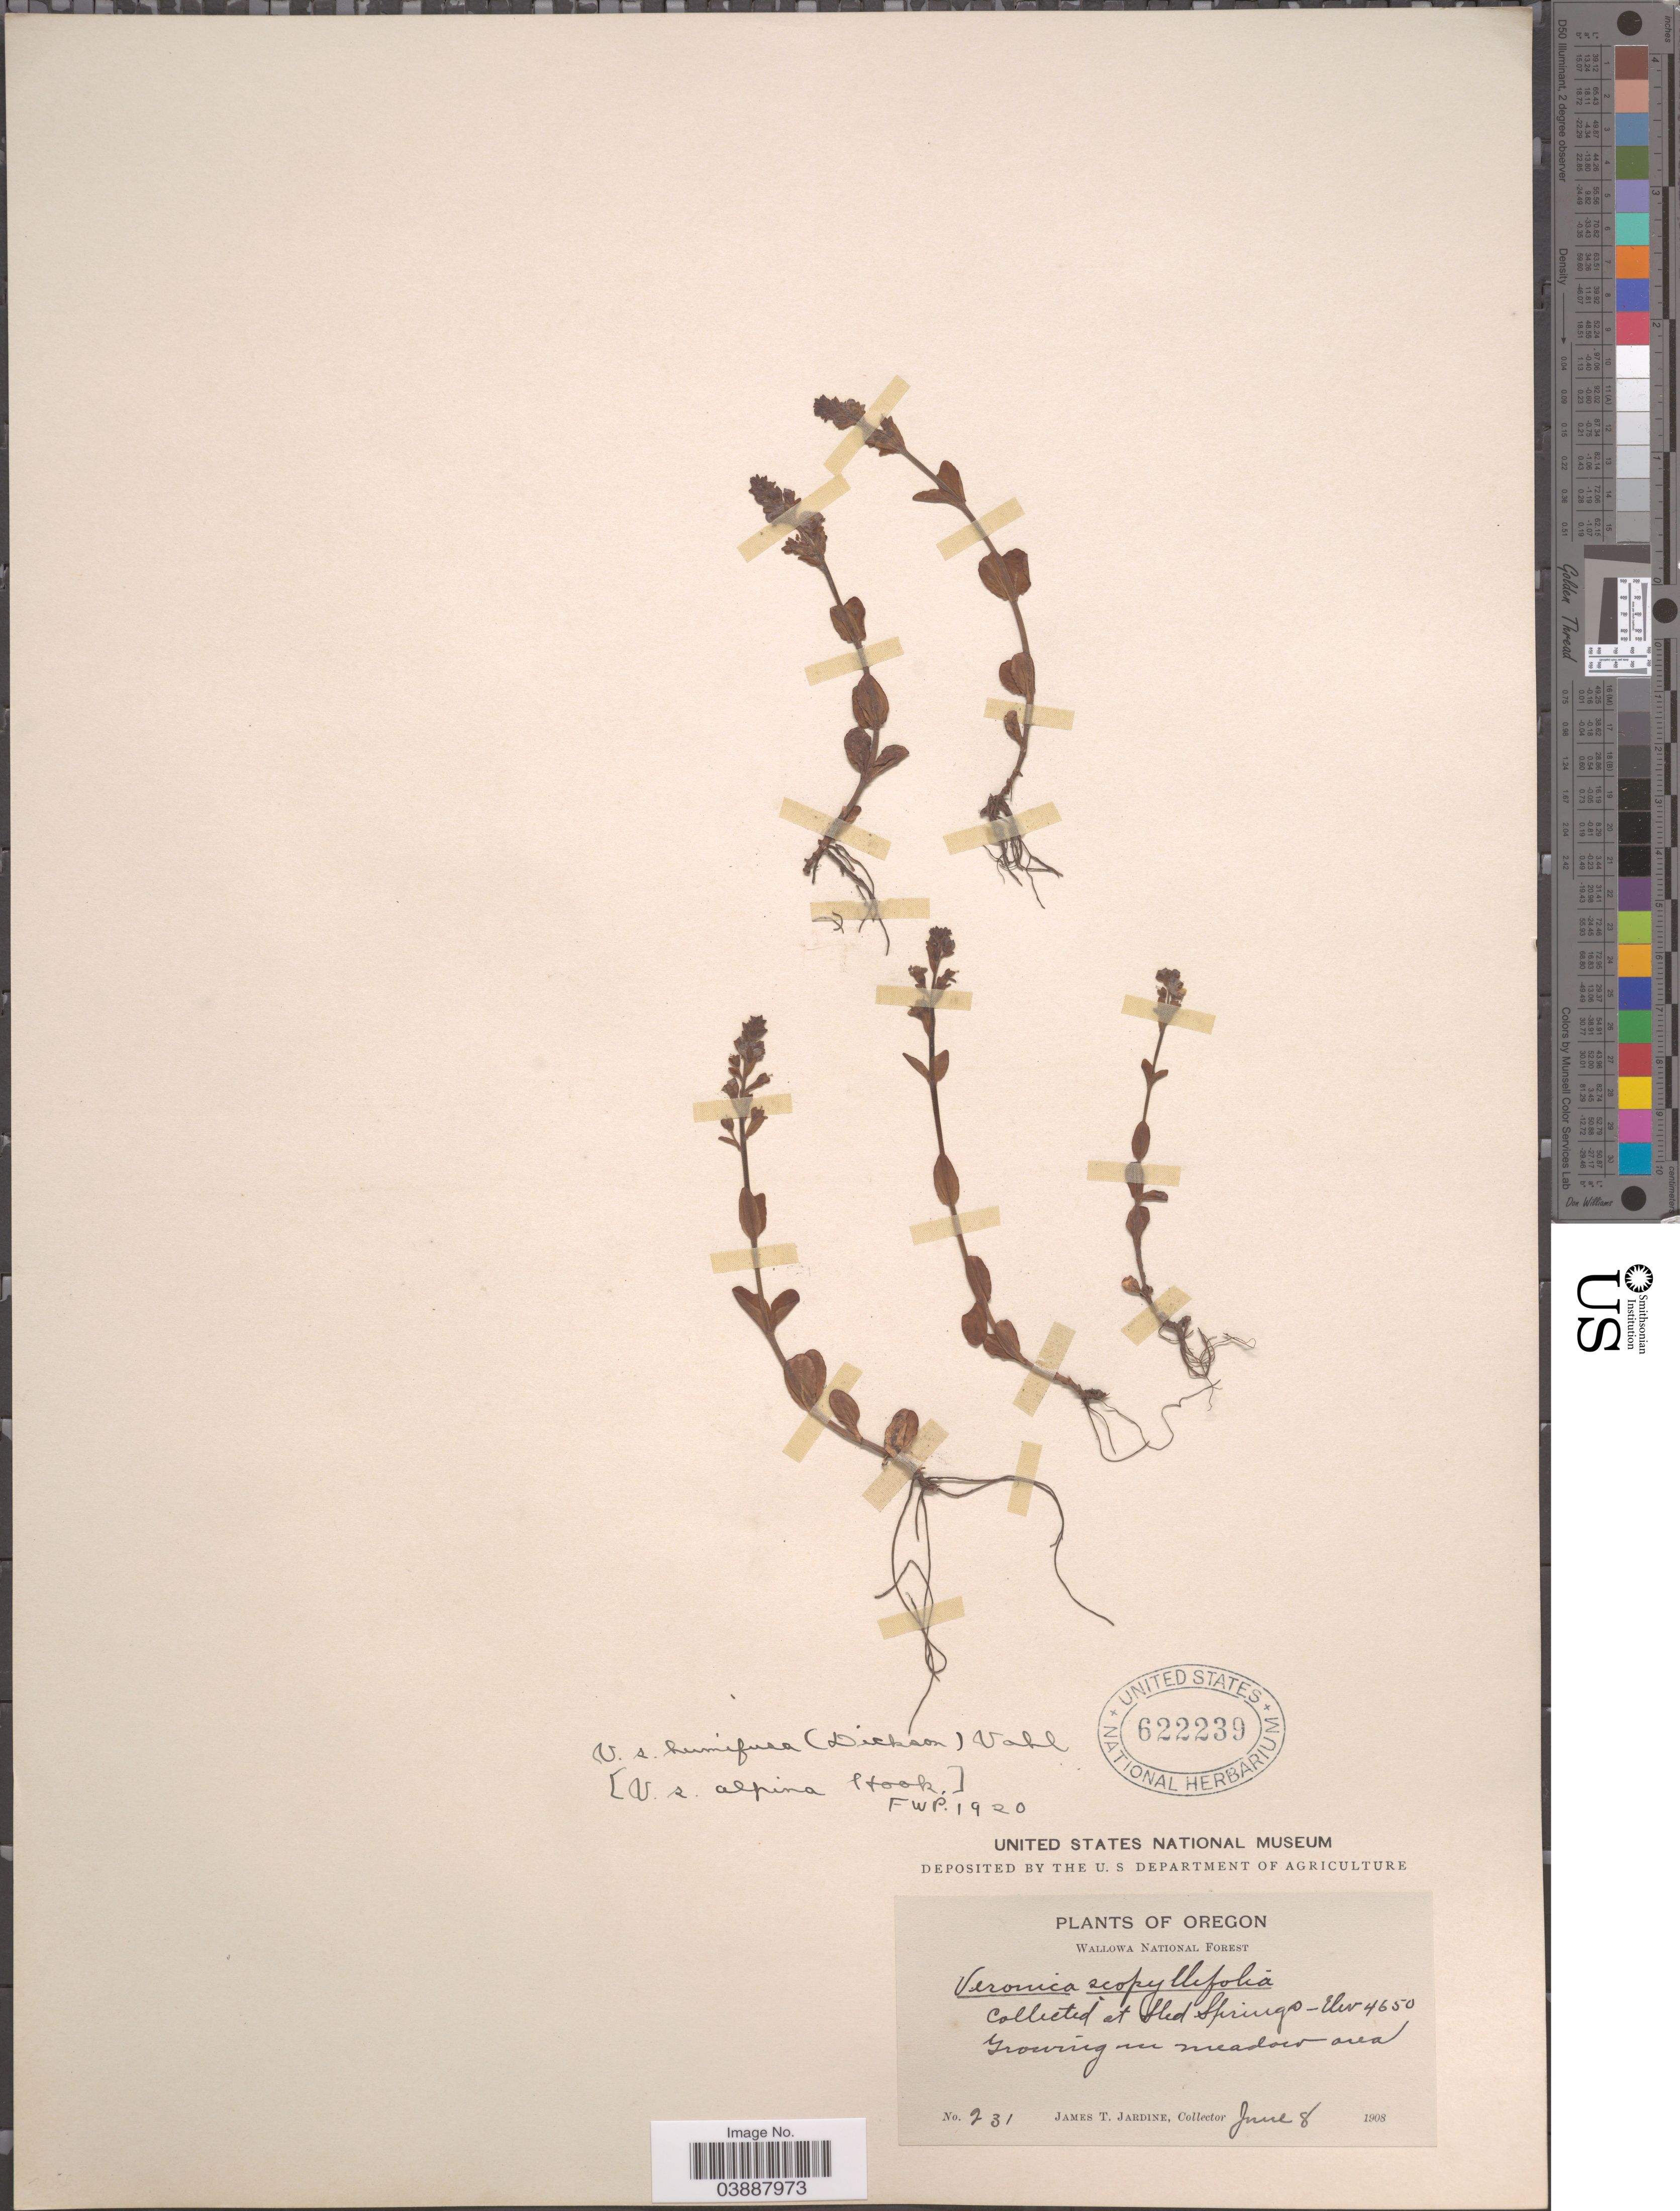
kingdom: Plantae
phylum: Tracheophyta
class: Magnoliopsida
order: Lamiales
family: Plantaginaceae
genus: Veronica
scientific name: Veronica serpyllifolia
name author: L.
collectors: J. T. Jardine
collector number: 231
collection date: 1908-06-08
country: United States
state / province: Oregon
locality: Wallowa National Forest. At Sled Springs. Growing in meadow area.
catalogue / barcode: US 622239